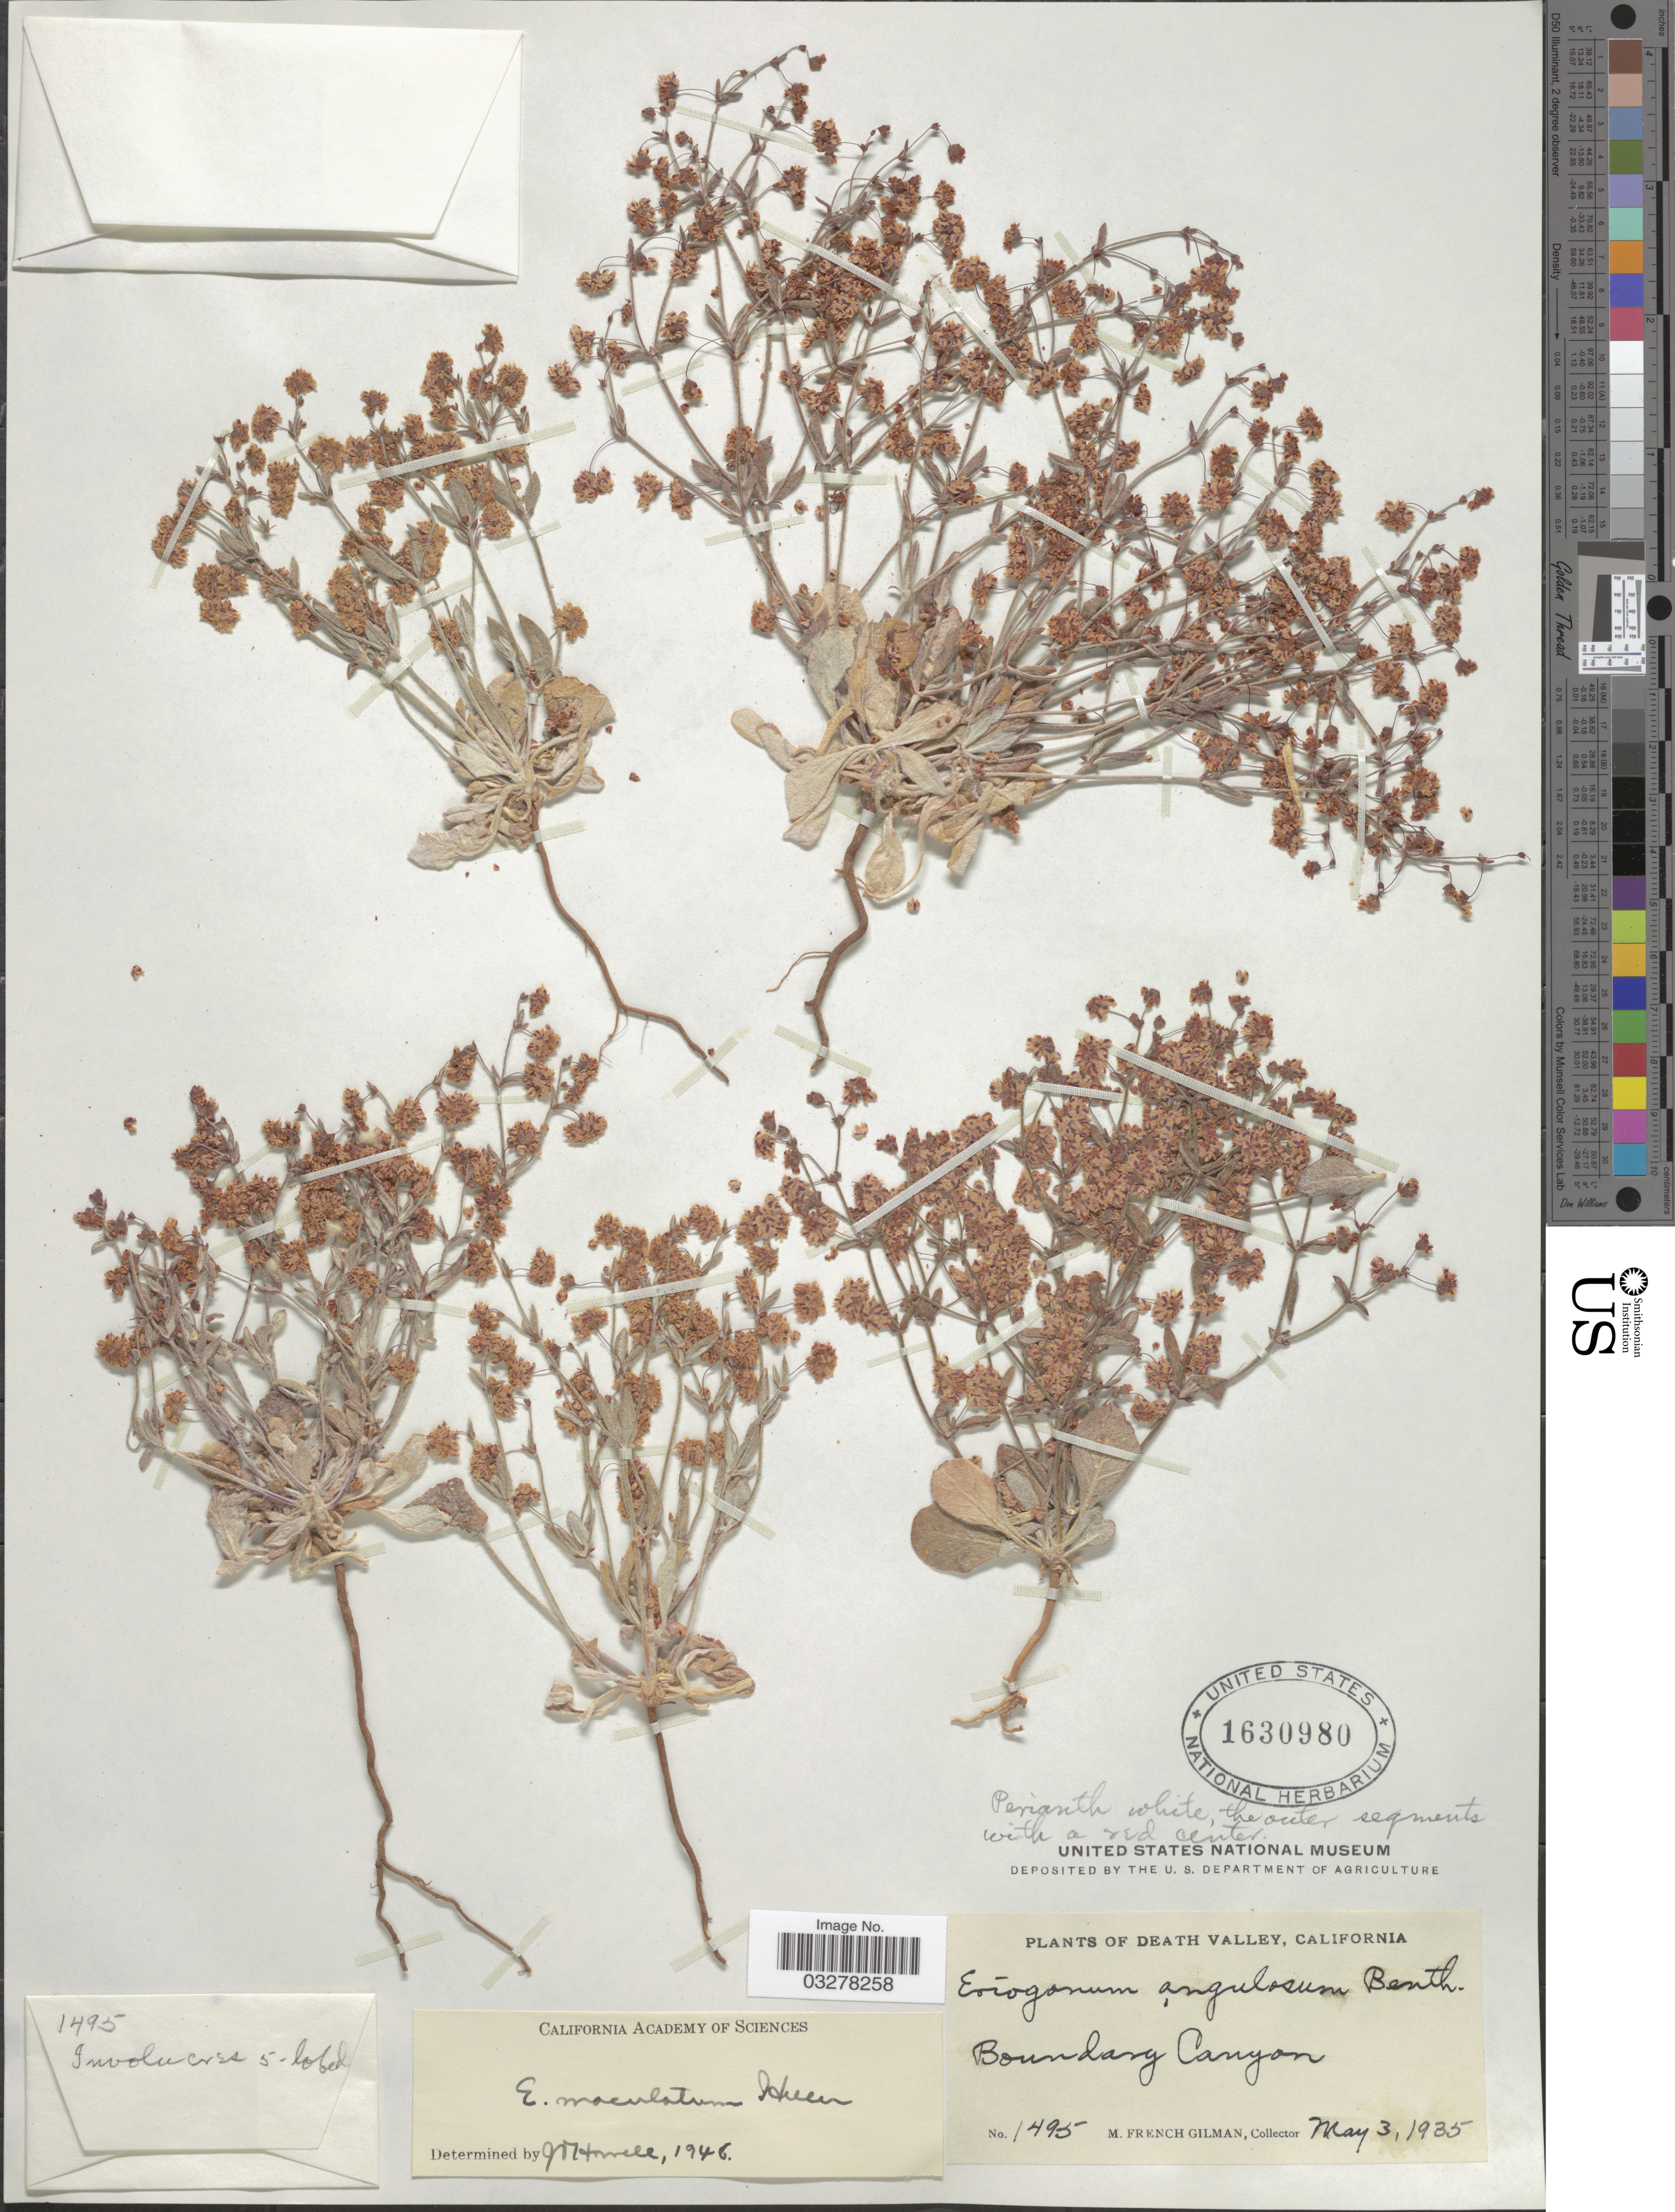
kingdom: Plantae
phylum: Tracheophyta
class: Magnoliopsida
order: Caryophyllales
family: Polygonaceae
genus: Eriogonum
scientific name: Eriogonum maculatum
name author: A. Heller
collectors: M. F. Gilman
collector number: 1495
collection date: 1935-05-03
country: United States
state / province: California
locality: Death Valley. Boundary Canyon.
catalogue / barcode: US 1630980